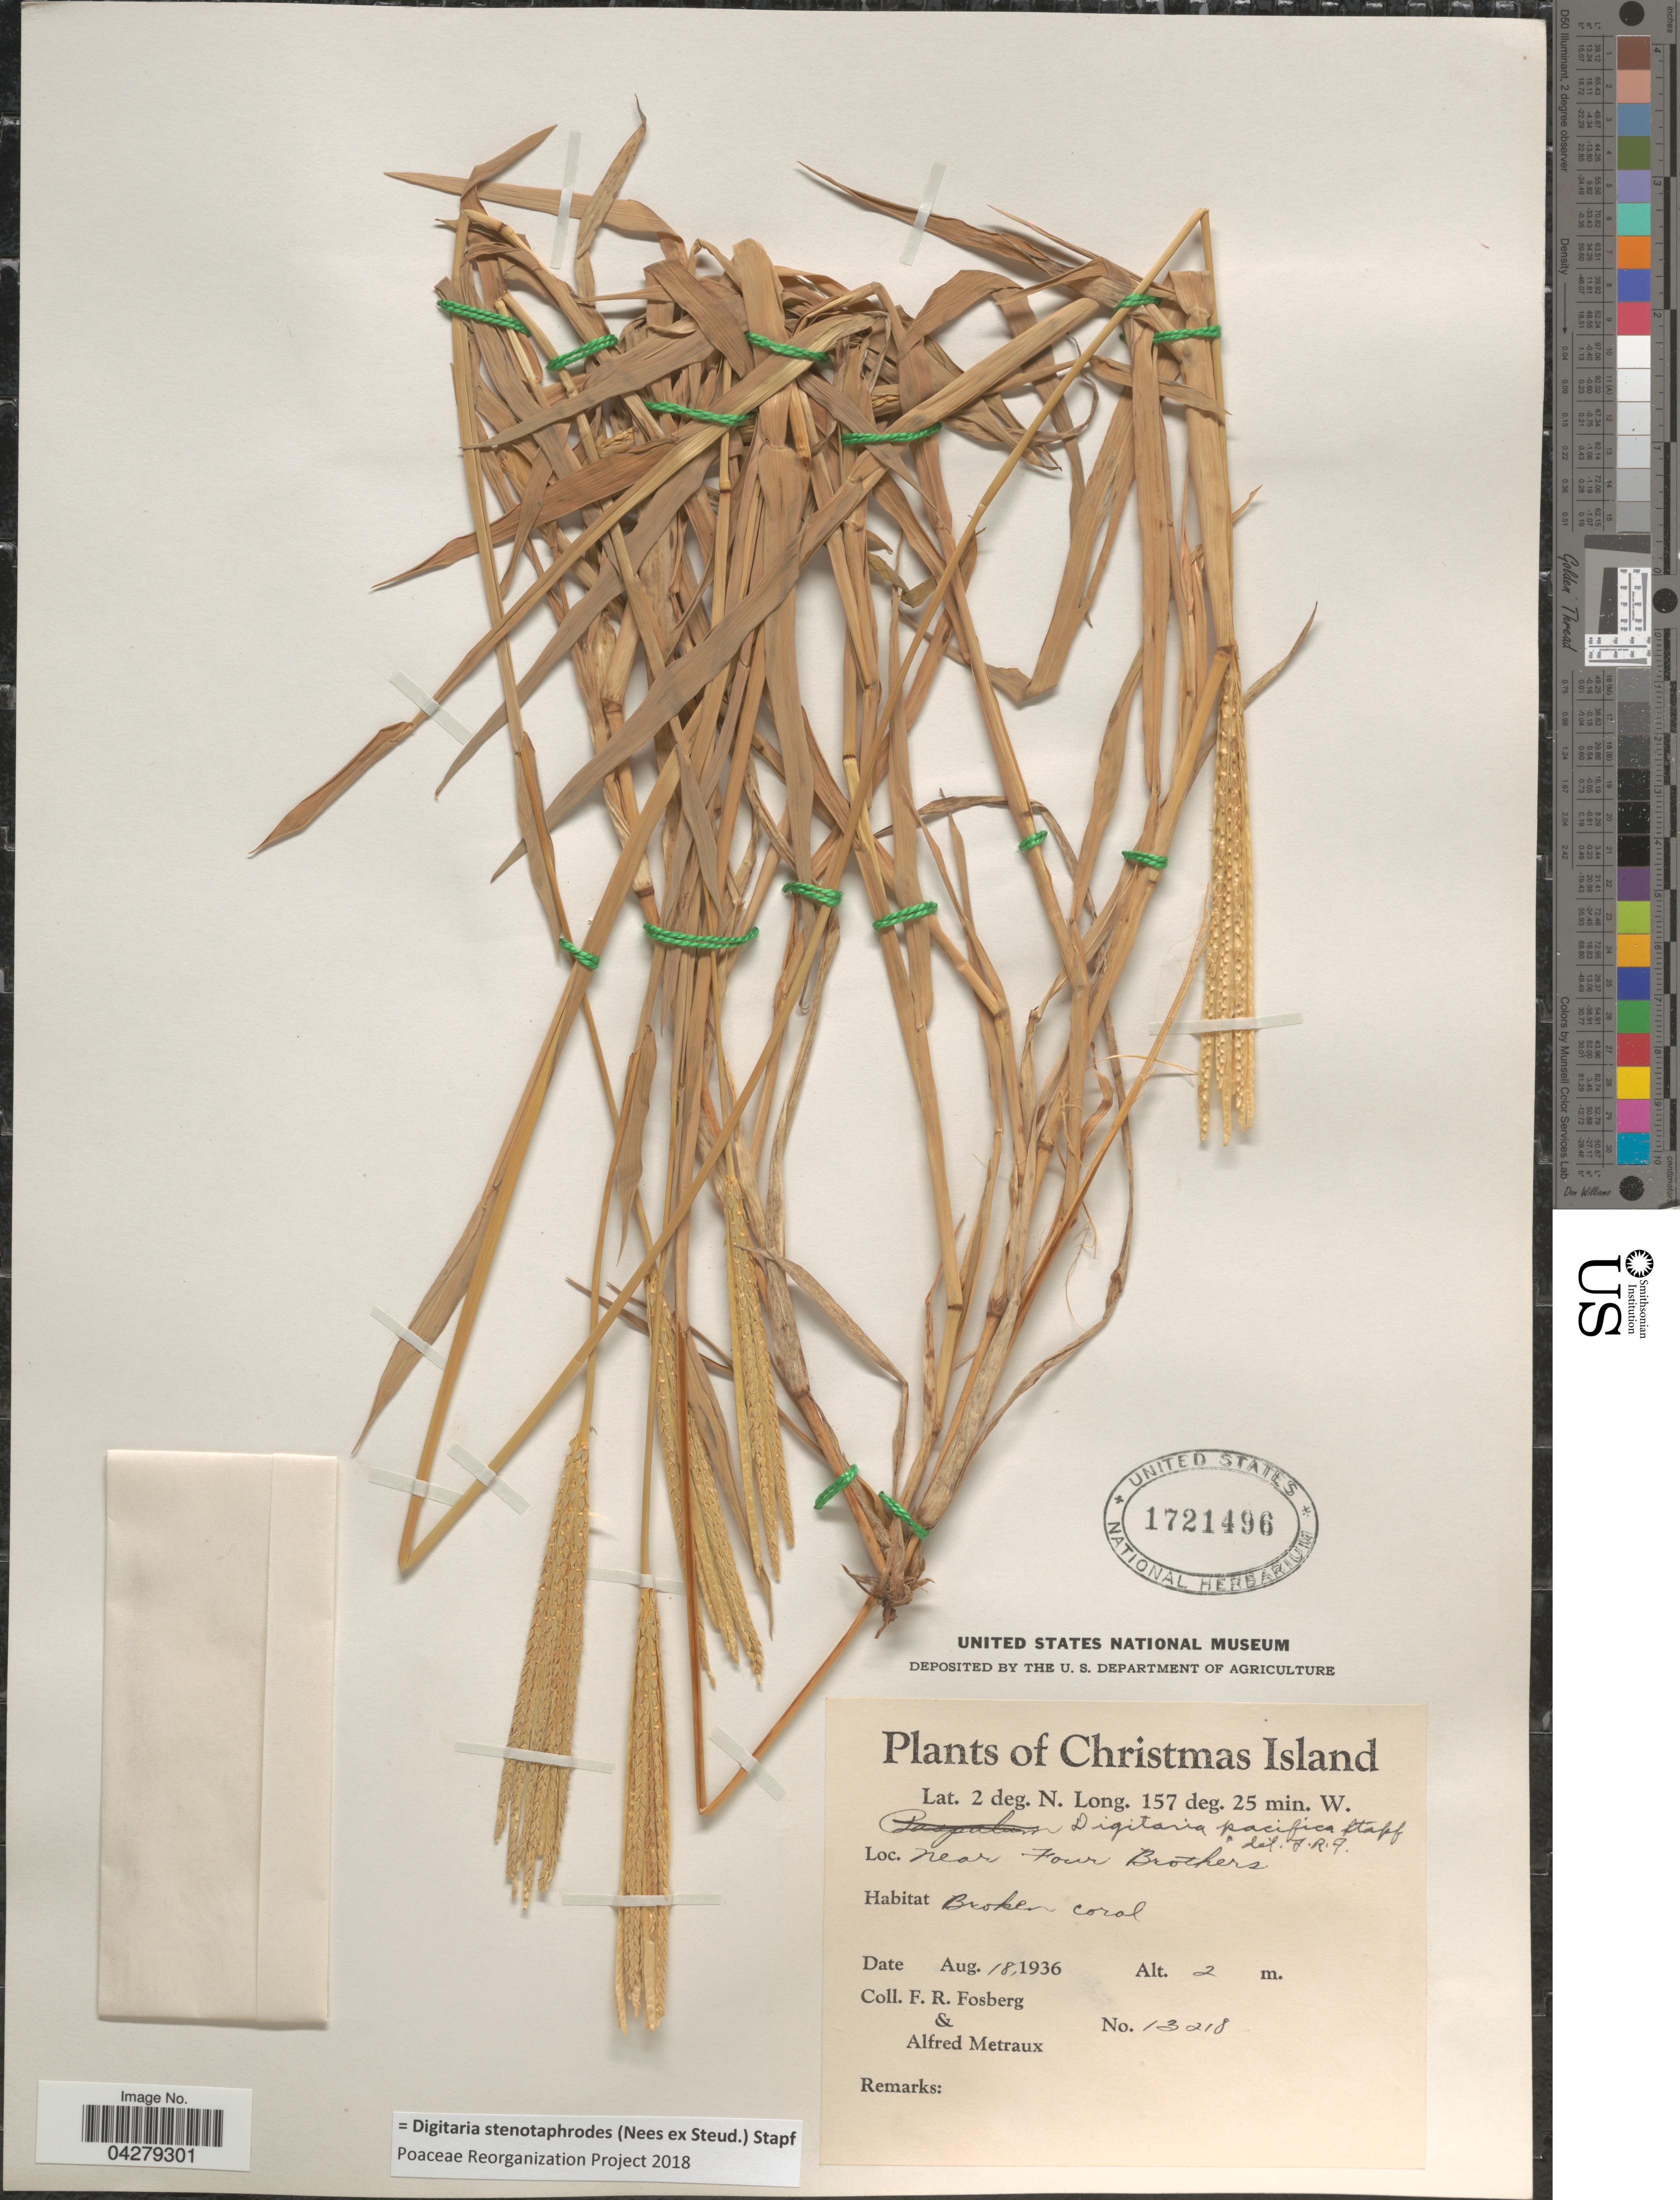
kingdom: Plantae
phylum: Tracheophyta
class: Liliopsida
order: Poales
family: Poaceae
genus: Digitaria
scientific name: Digitaria stenotaphrodes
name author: (Steud.) Stapf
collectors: F. R. Fosberg & A. Metraux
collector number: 13218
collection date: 1936-08-18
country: Kiribati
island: Christmas Island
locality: Christmas Island. Near Four Brothers.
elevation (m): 2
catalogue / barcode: US 1721496